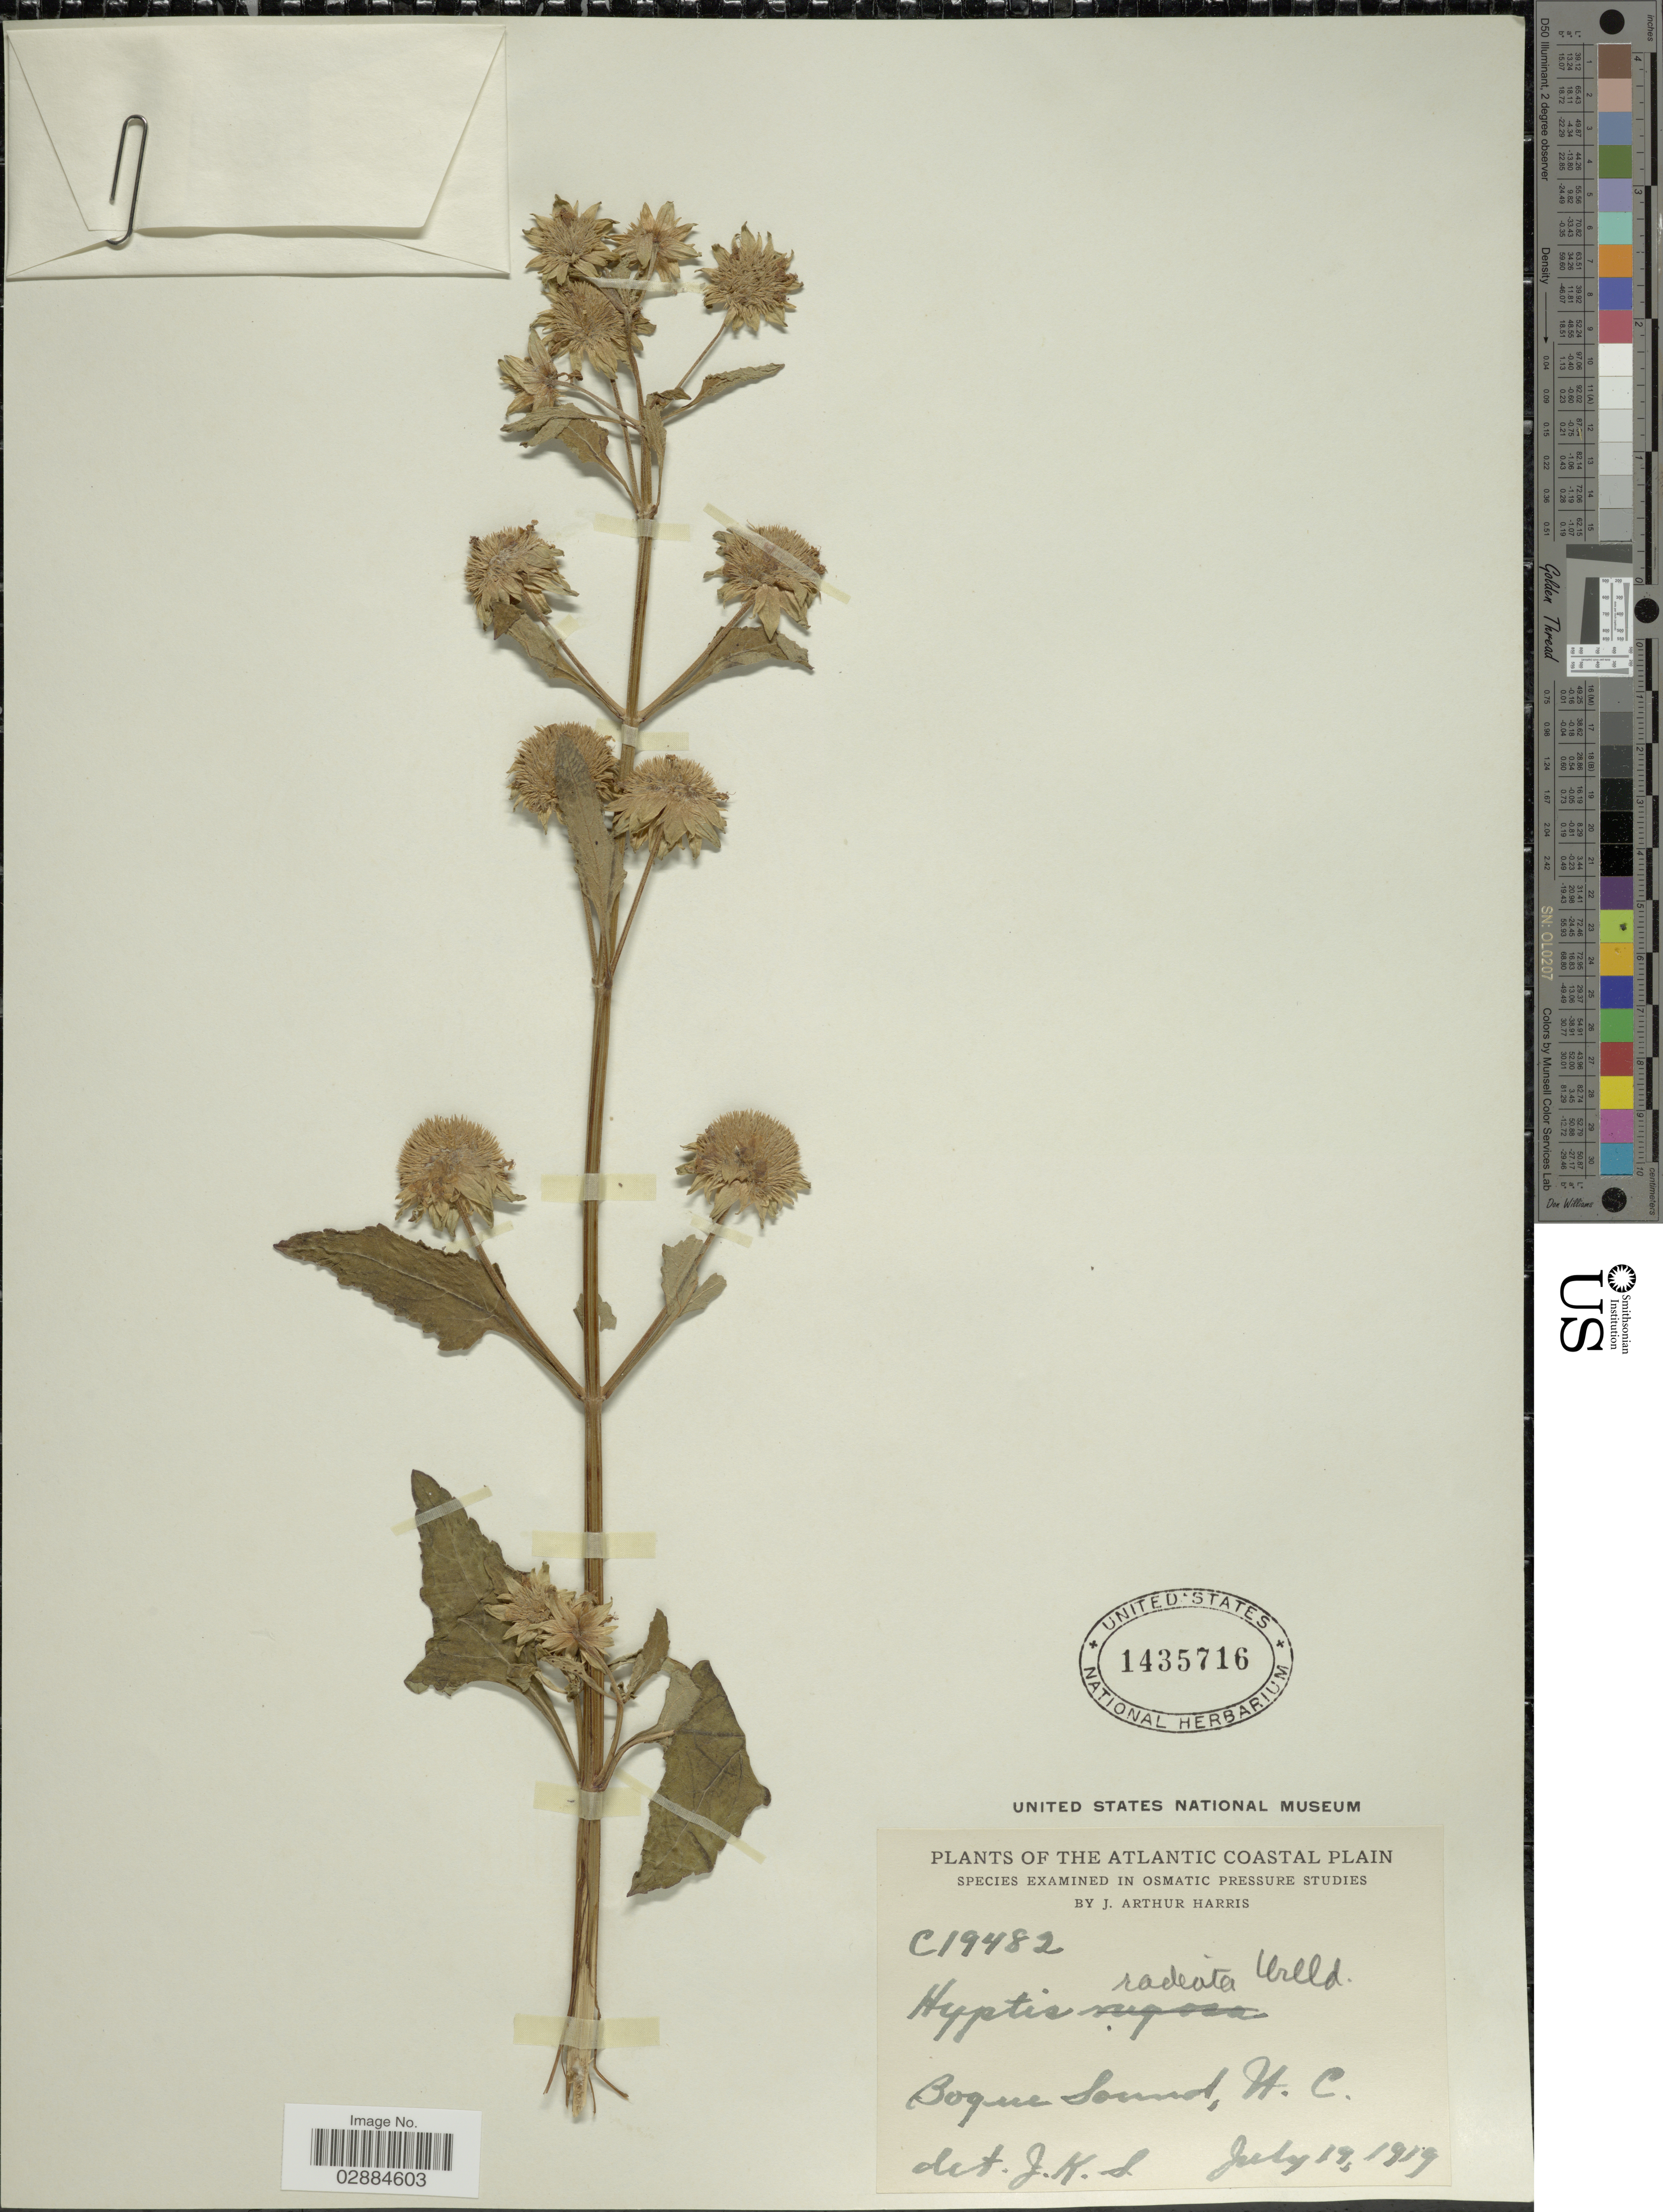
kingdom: Plantae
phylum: Tracheophyta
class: Magnoliopsida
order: Lamiales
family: Lamiaceae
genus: Hyptis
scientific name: Hyptis radiata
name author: Kunth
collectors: J. A. Harris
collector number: C19482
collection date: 1919-07-19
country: United States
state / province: North Carolina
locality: Boque Sound, N.C., The Atlantic Coastal Plain.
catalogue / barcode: US 1435716